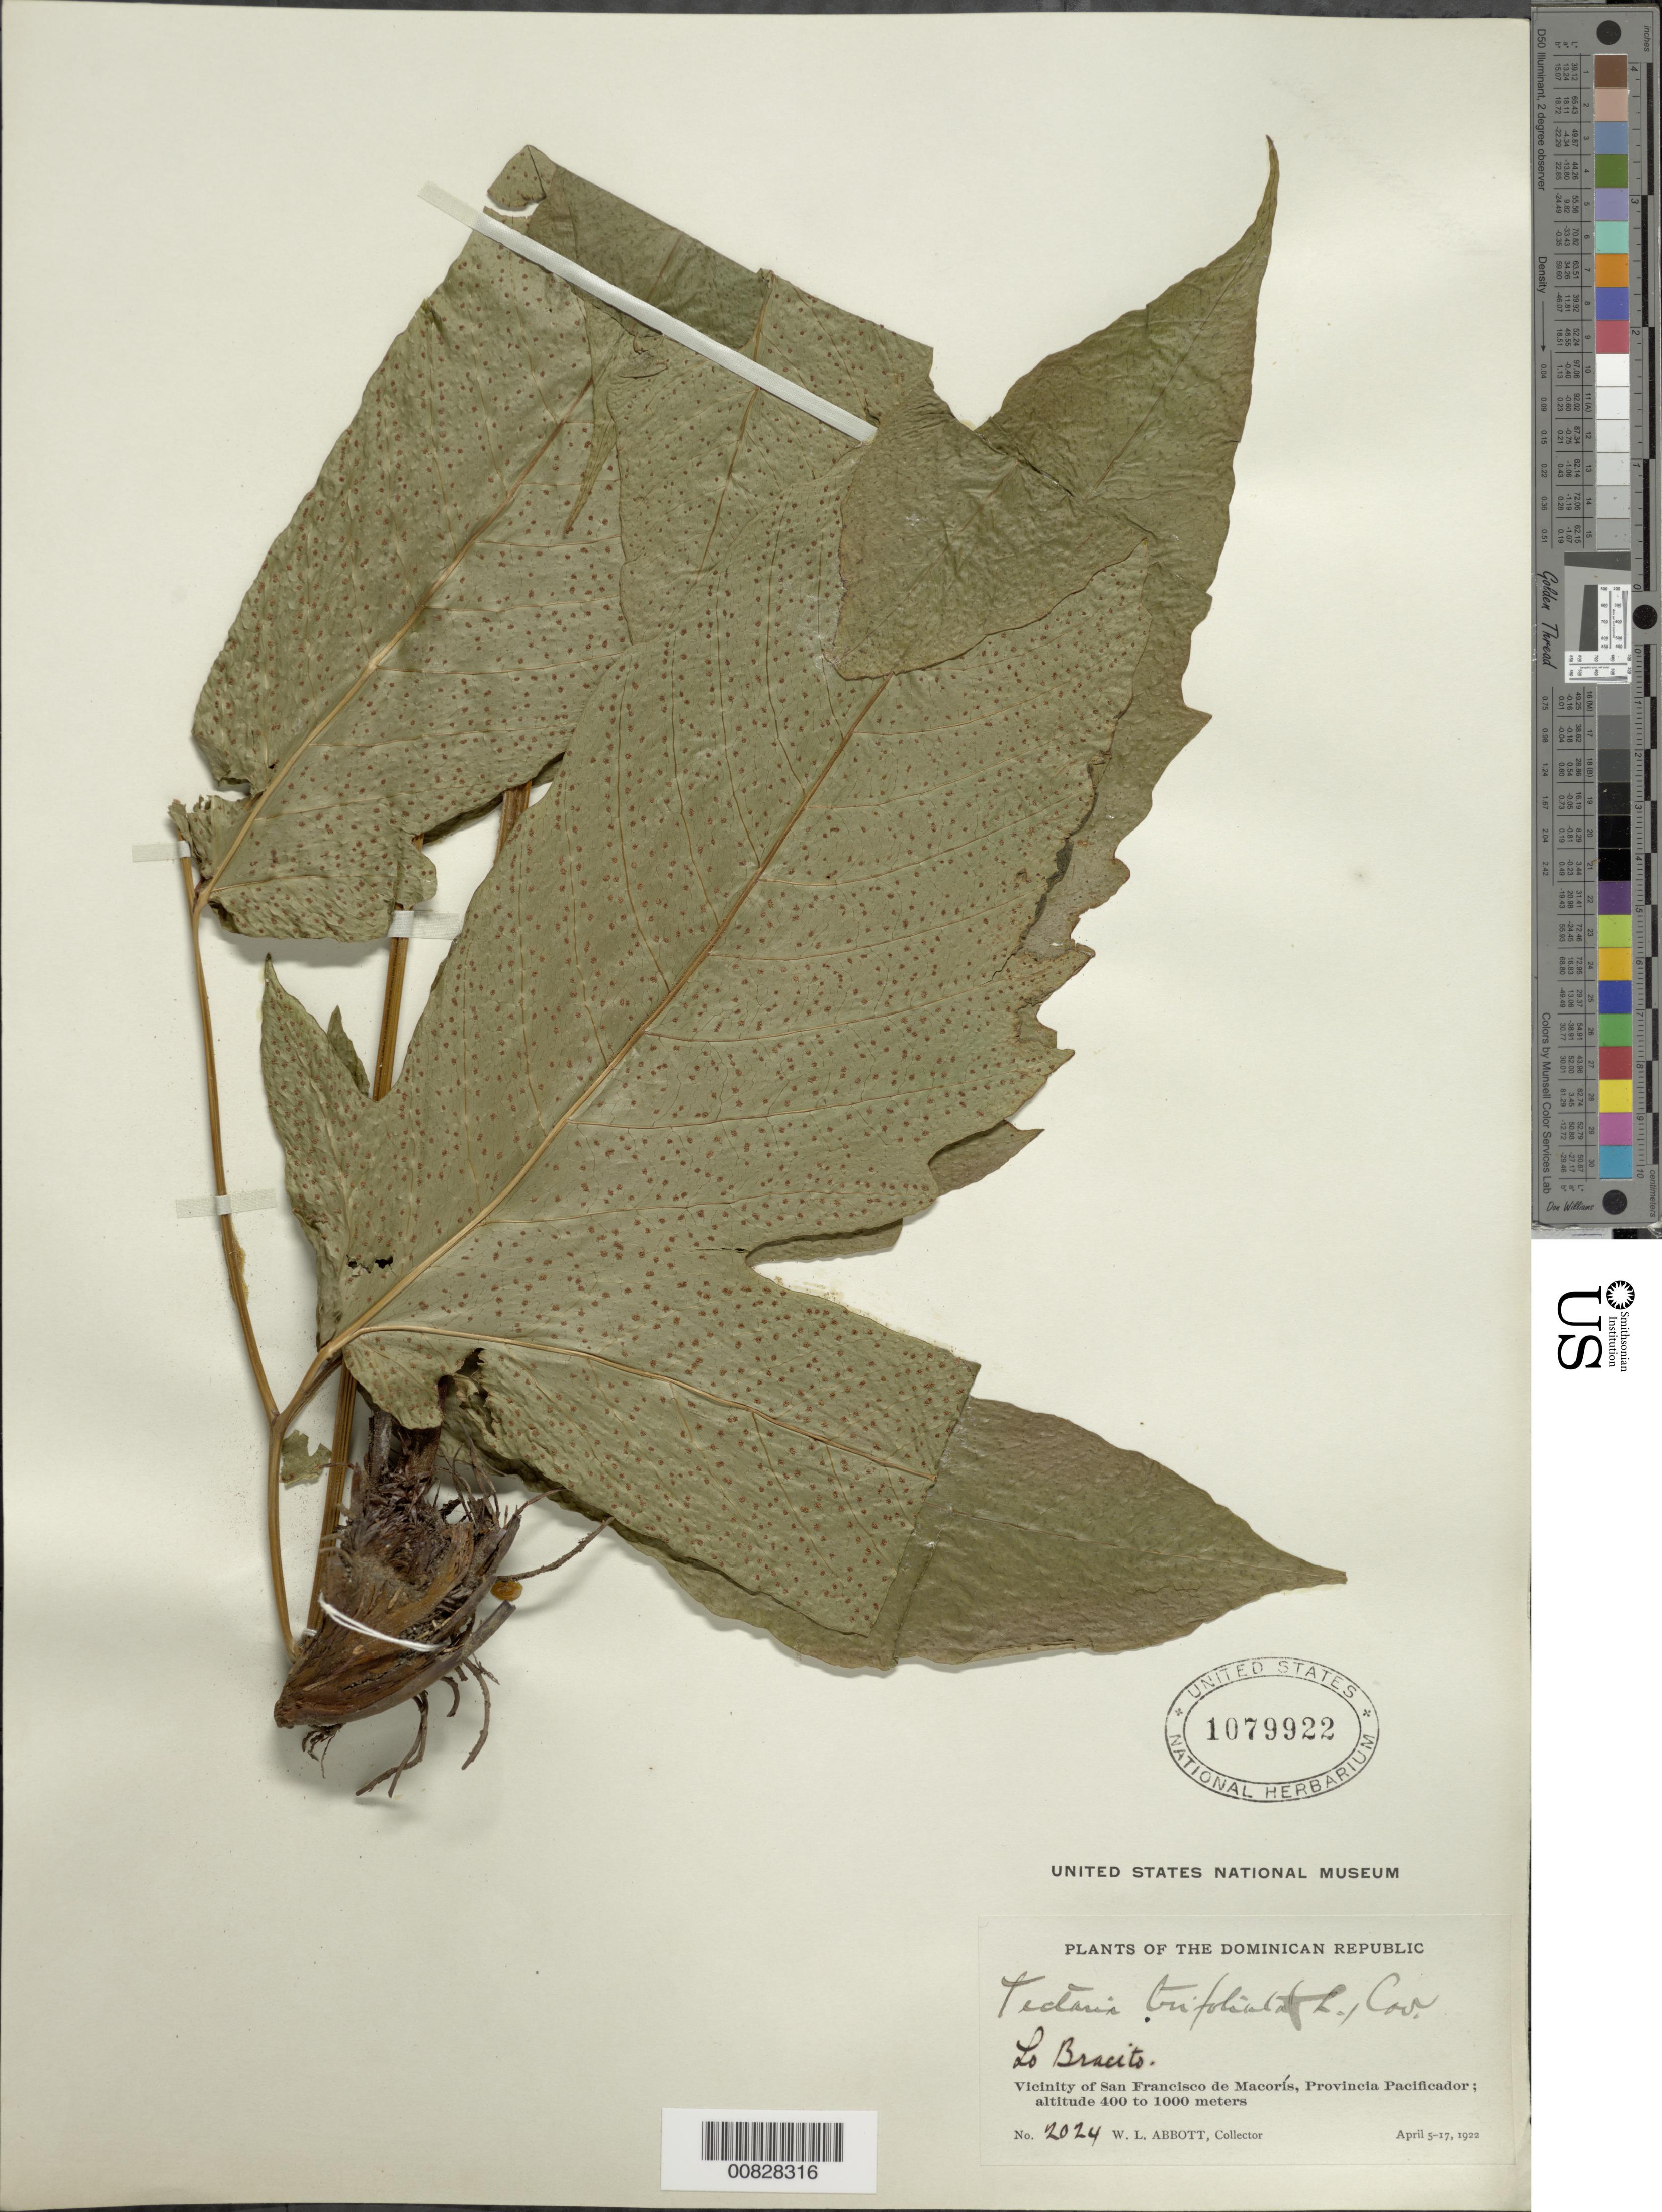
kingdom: Plantae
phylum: Tracheophyta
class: Polypodiopsida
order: Polypodiales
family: Tectariaceae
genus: Tectaria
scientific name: Tectaria trifoliata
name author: (L.) Cav.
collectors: W. L. Abbott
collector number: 2024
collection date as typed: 05 Apr 1922 to 17 Apr 1922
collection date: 1922-04-05/1922-04-17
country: Dominican Republic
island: Hispaniola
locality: Prov. Pacificador, vicinity San Francisco de Macorís, Lo Bracito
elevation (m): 400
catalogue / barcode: US 1089922